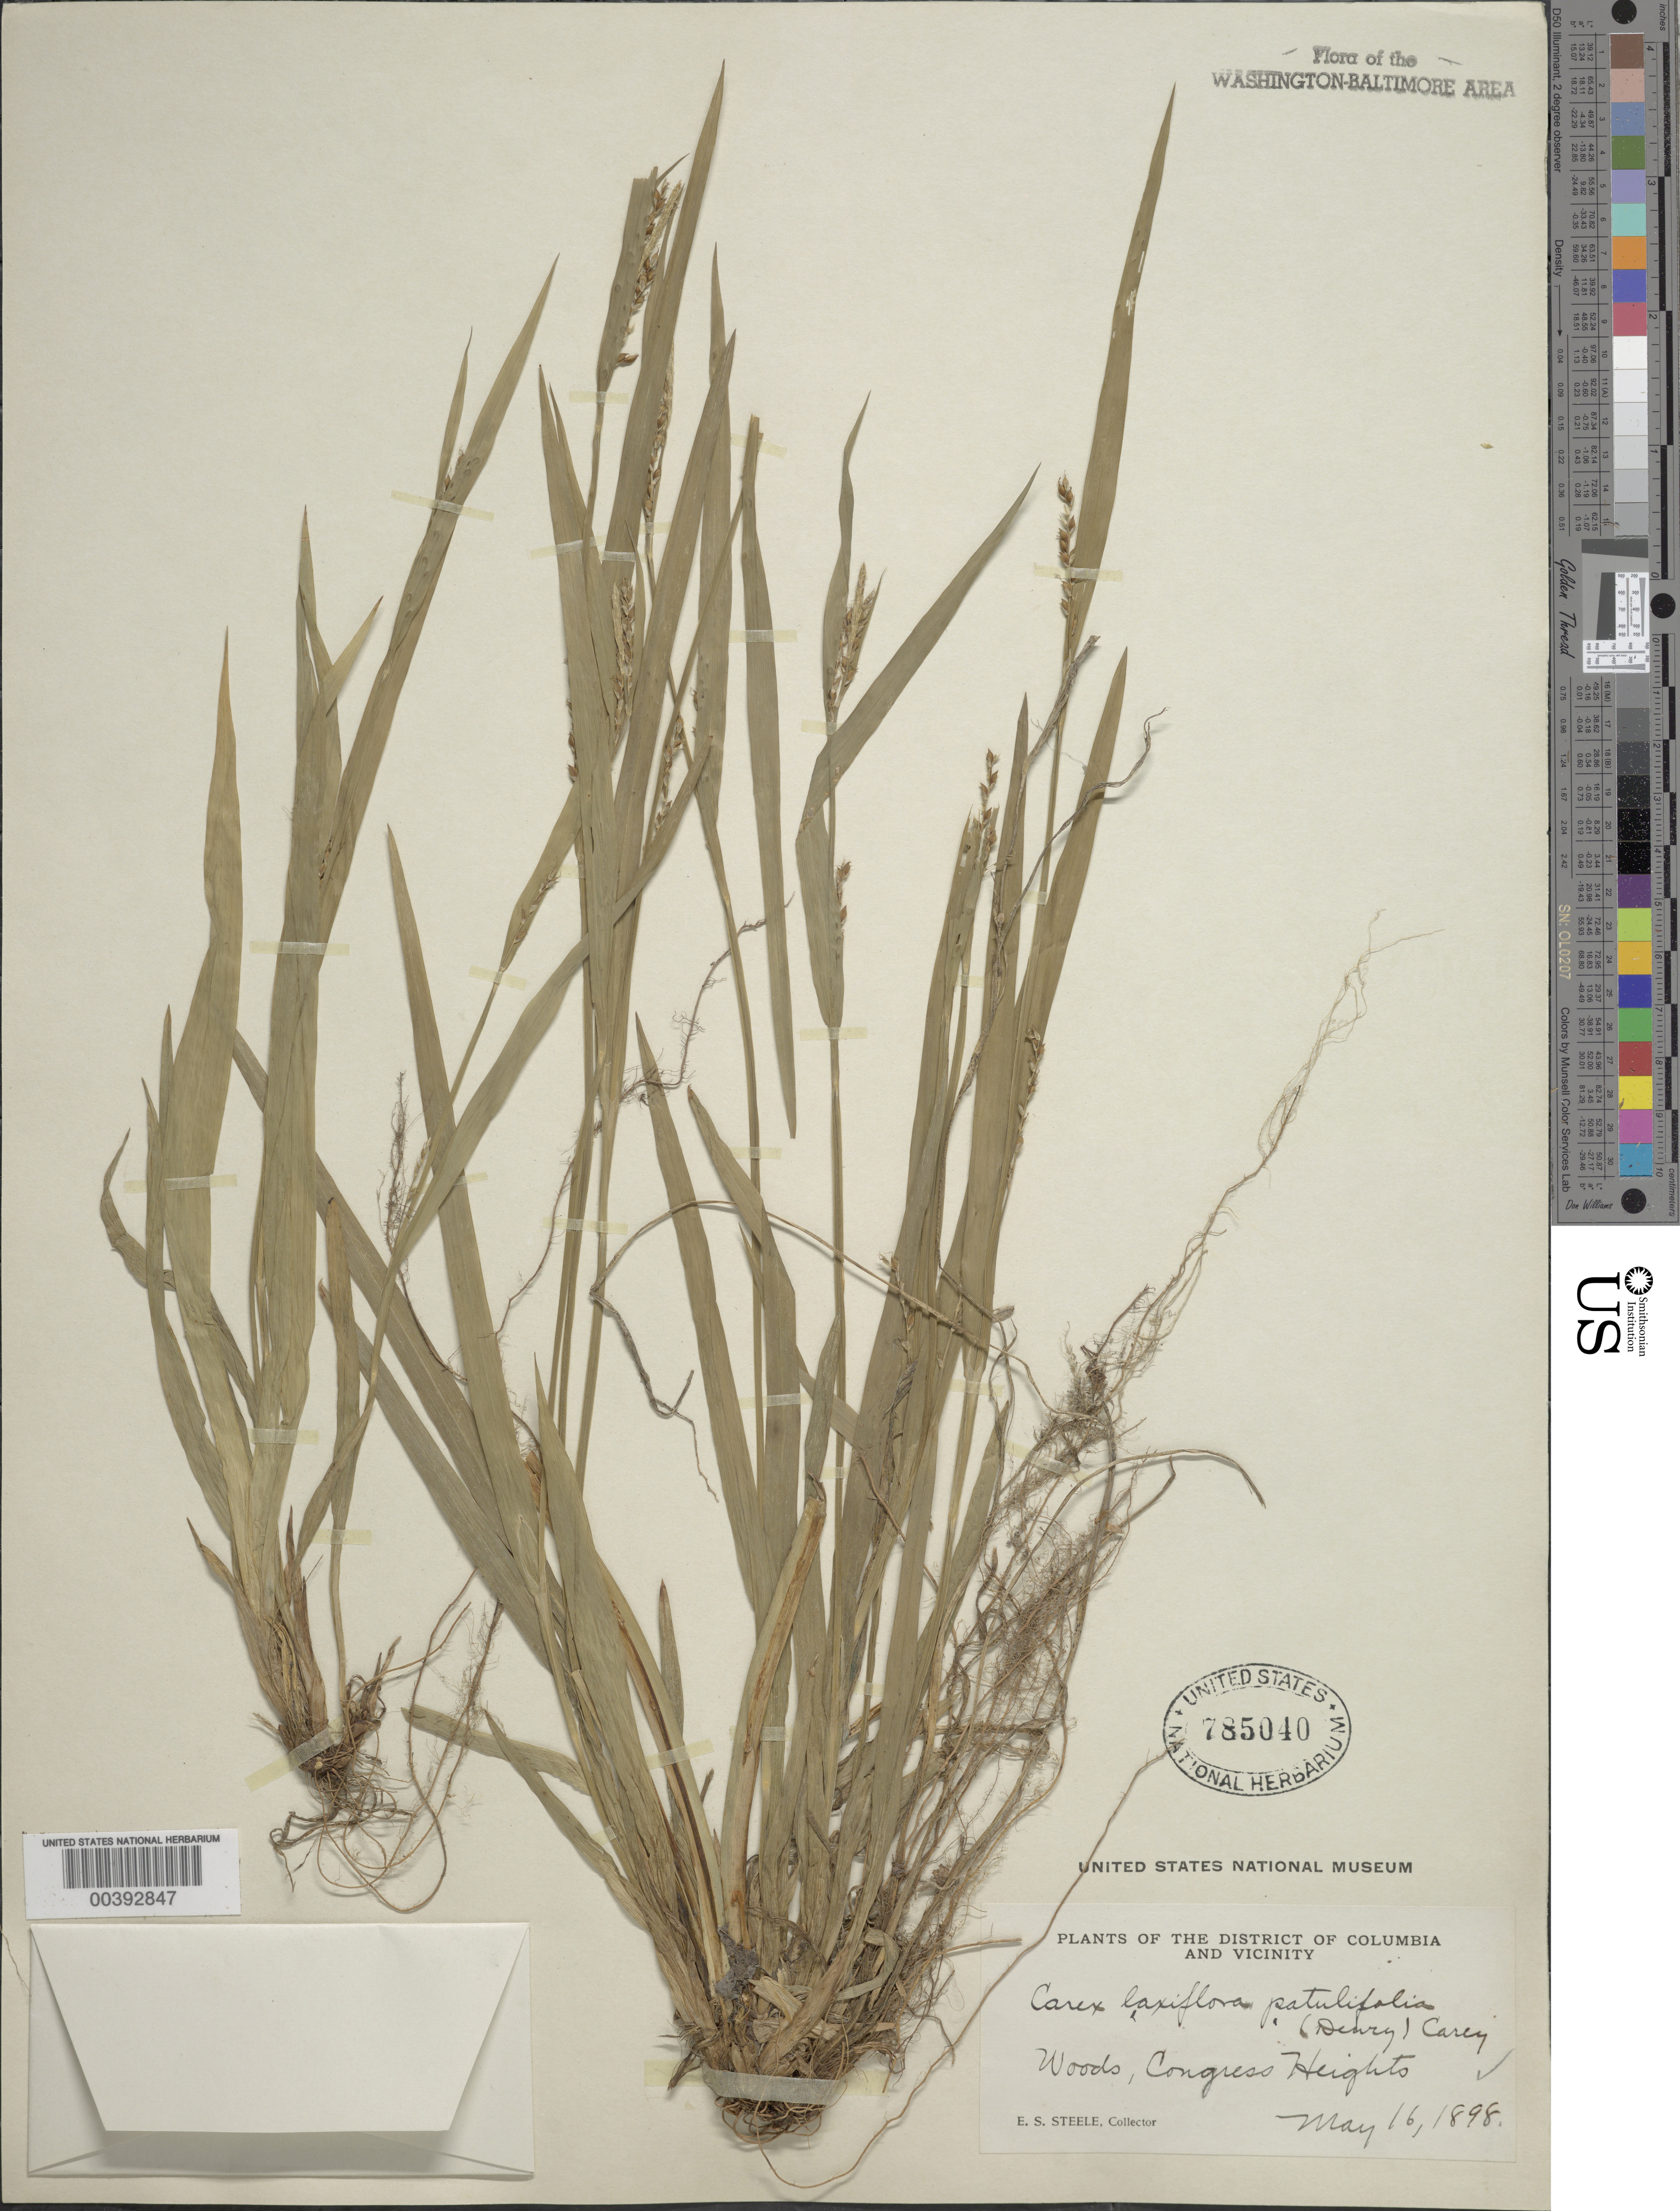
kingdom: Plantae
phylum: Tracheophyta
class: Liliopsida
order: Poales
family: Cyperaceae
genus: Carex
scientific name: Carex laxiflora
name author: Lam.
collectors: E. Steele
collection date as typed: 16 May 1898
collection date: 1898-05-16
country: United States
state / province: District of Columbia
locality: Congress Heights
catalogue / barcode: US 785040